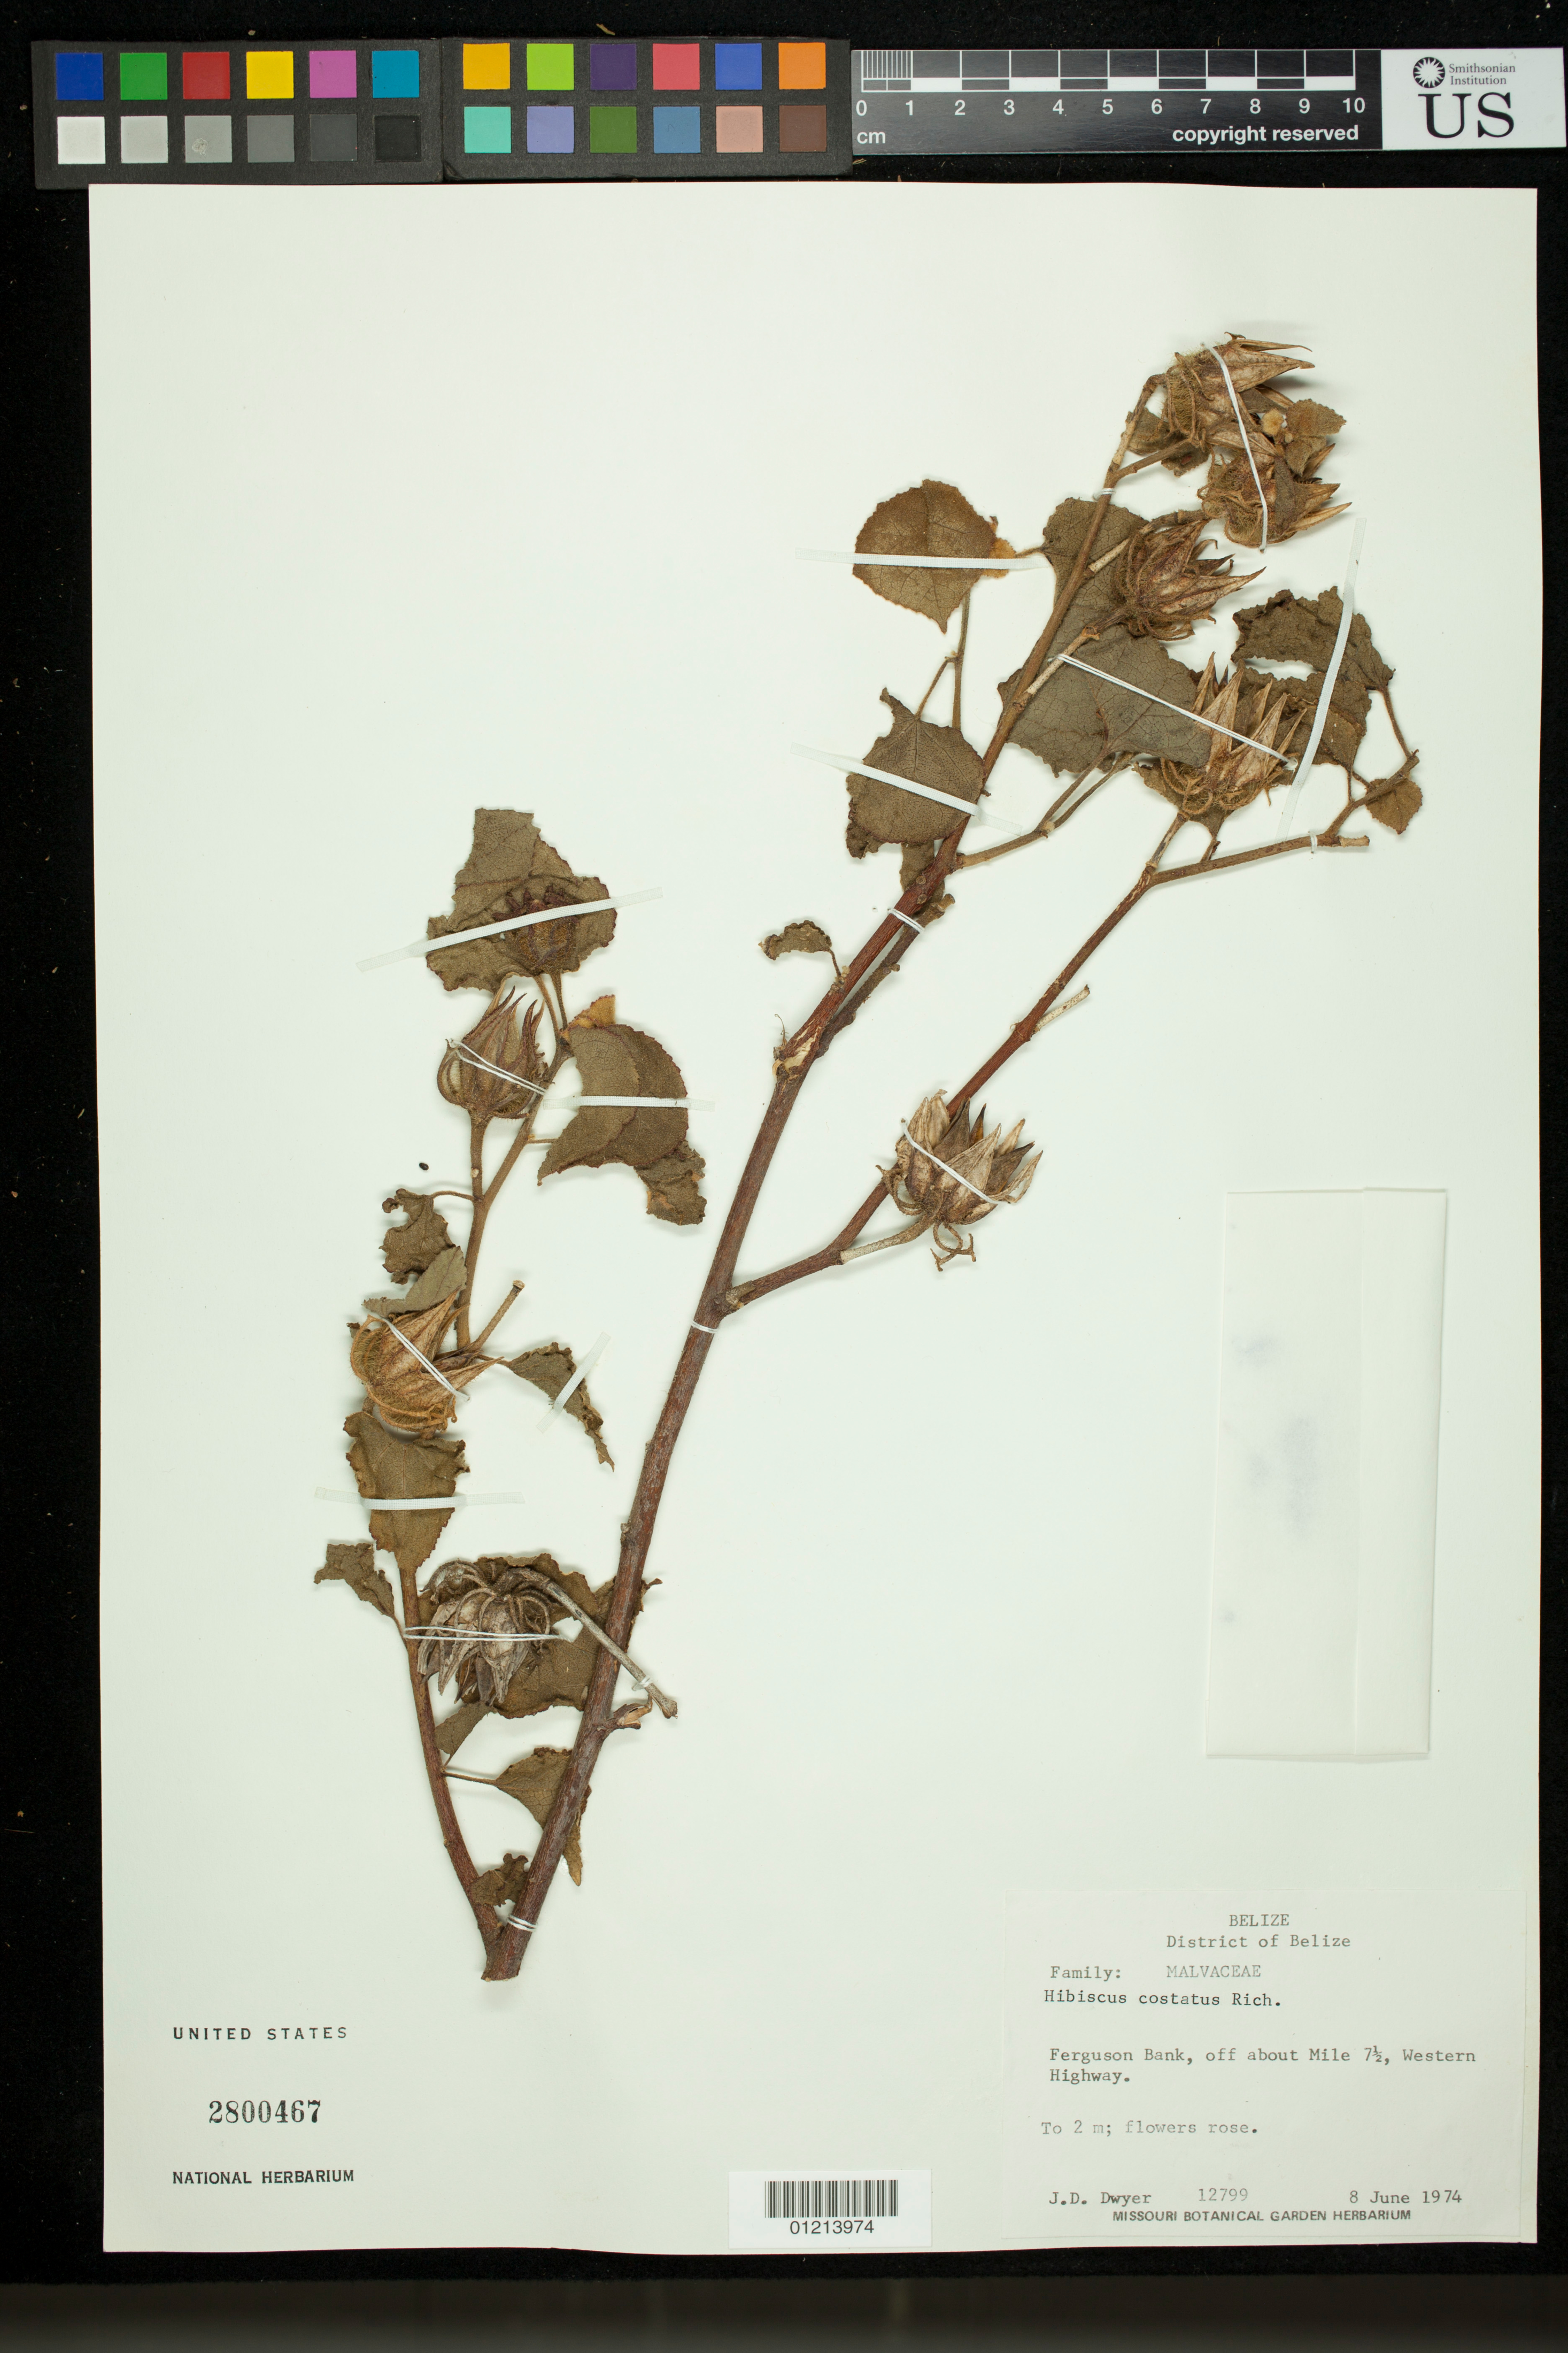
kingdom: Plantae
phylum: Tracheophyta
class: Magnoliopsida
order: Malvales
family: Malvaceae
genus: Sabdariffa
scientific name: Sabdariffa costata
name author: (A. Rich.) M.M. Hanes & R.L. Barrett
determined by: Dorr, Laurence J., Curator (BOT), Smithsonian Institution - National Museum of Natural History (UNITED STATES)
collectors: J. D. Dwyer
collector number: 12799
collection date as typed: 06 Aug 1974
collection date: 1974-08-06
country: Belize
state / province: Belize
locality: District of Belize. Ferguson Bank, off about Mile 7½, Western Highway.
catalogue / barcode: US 2800467